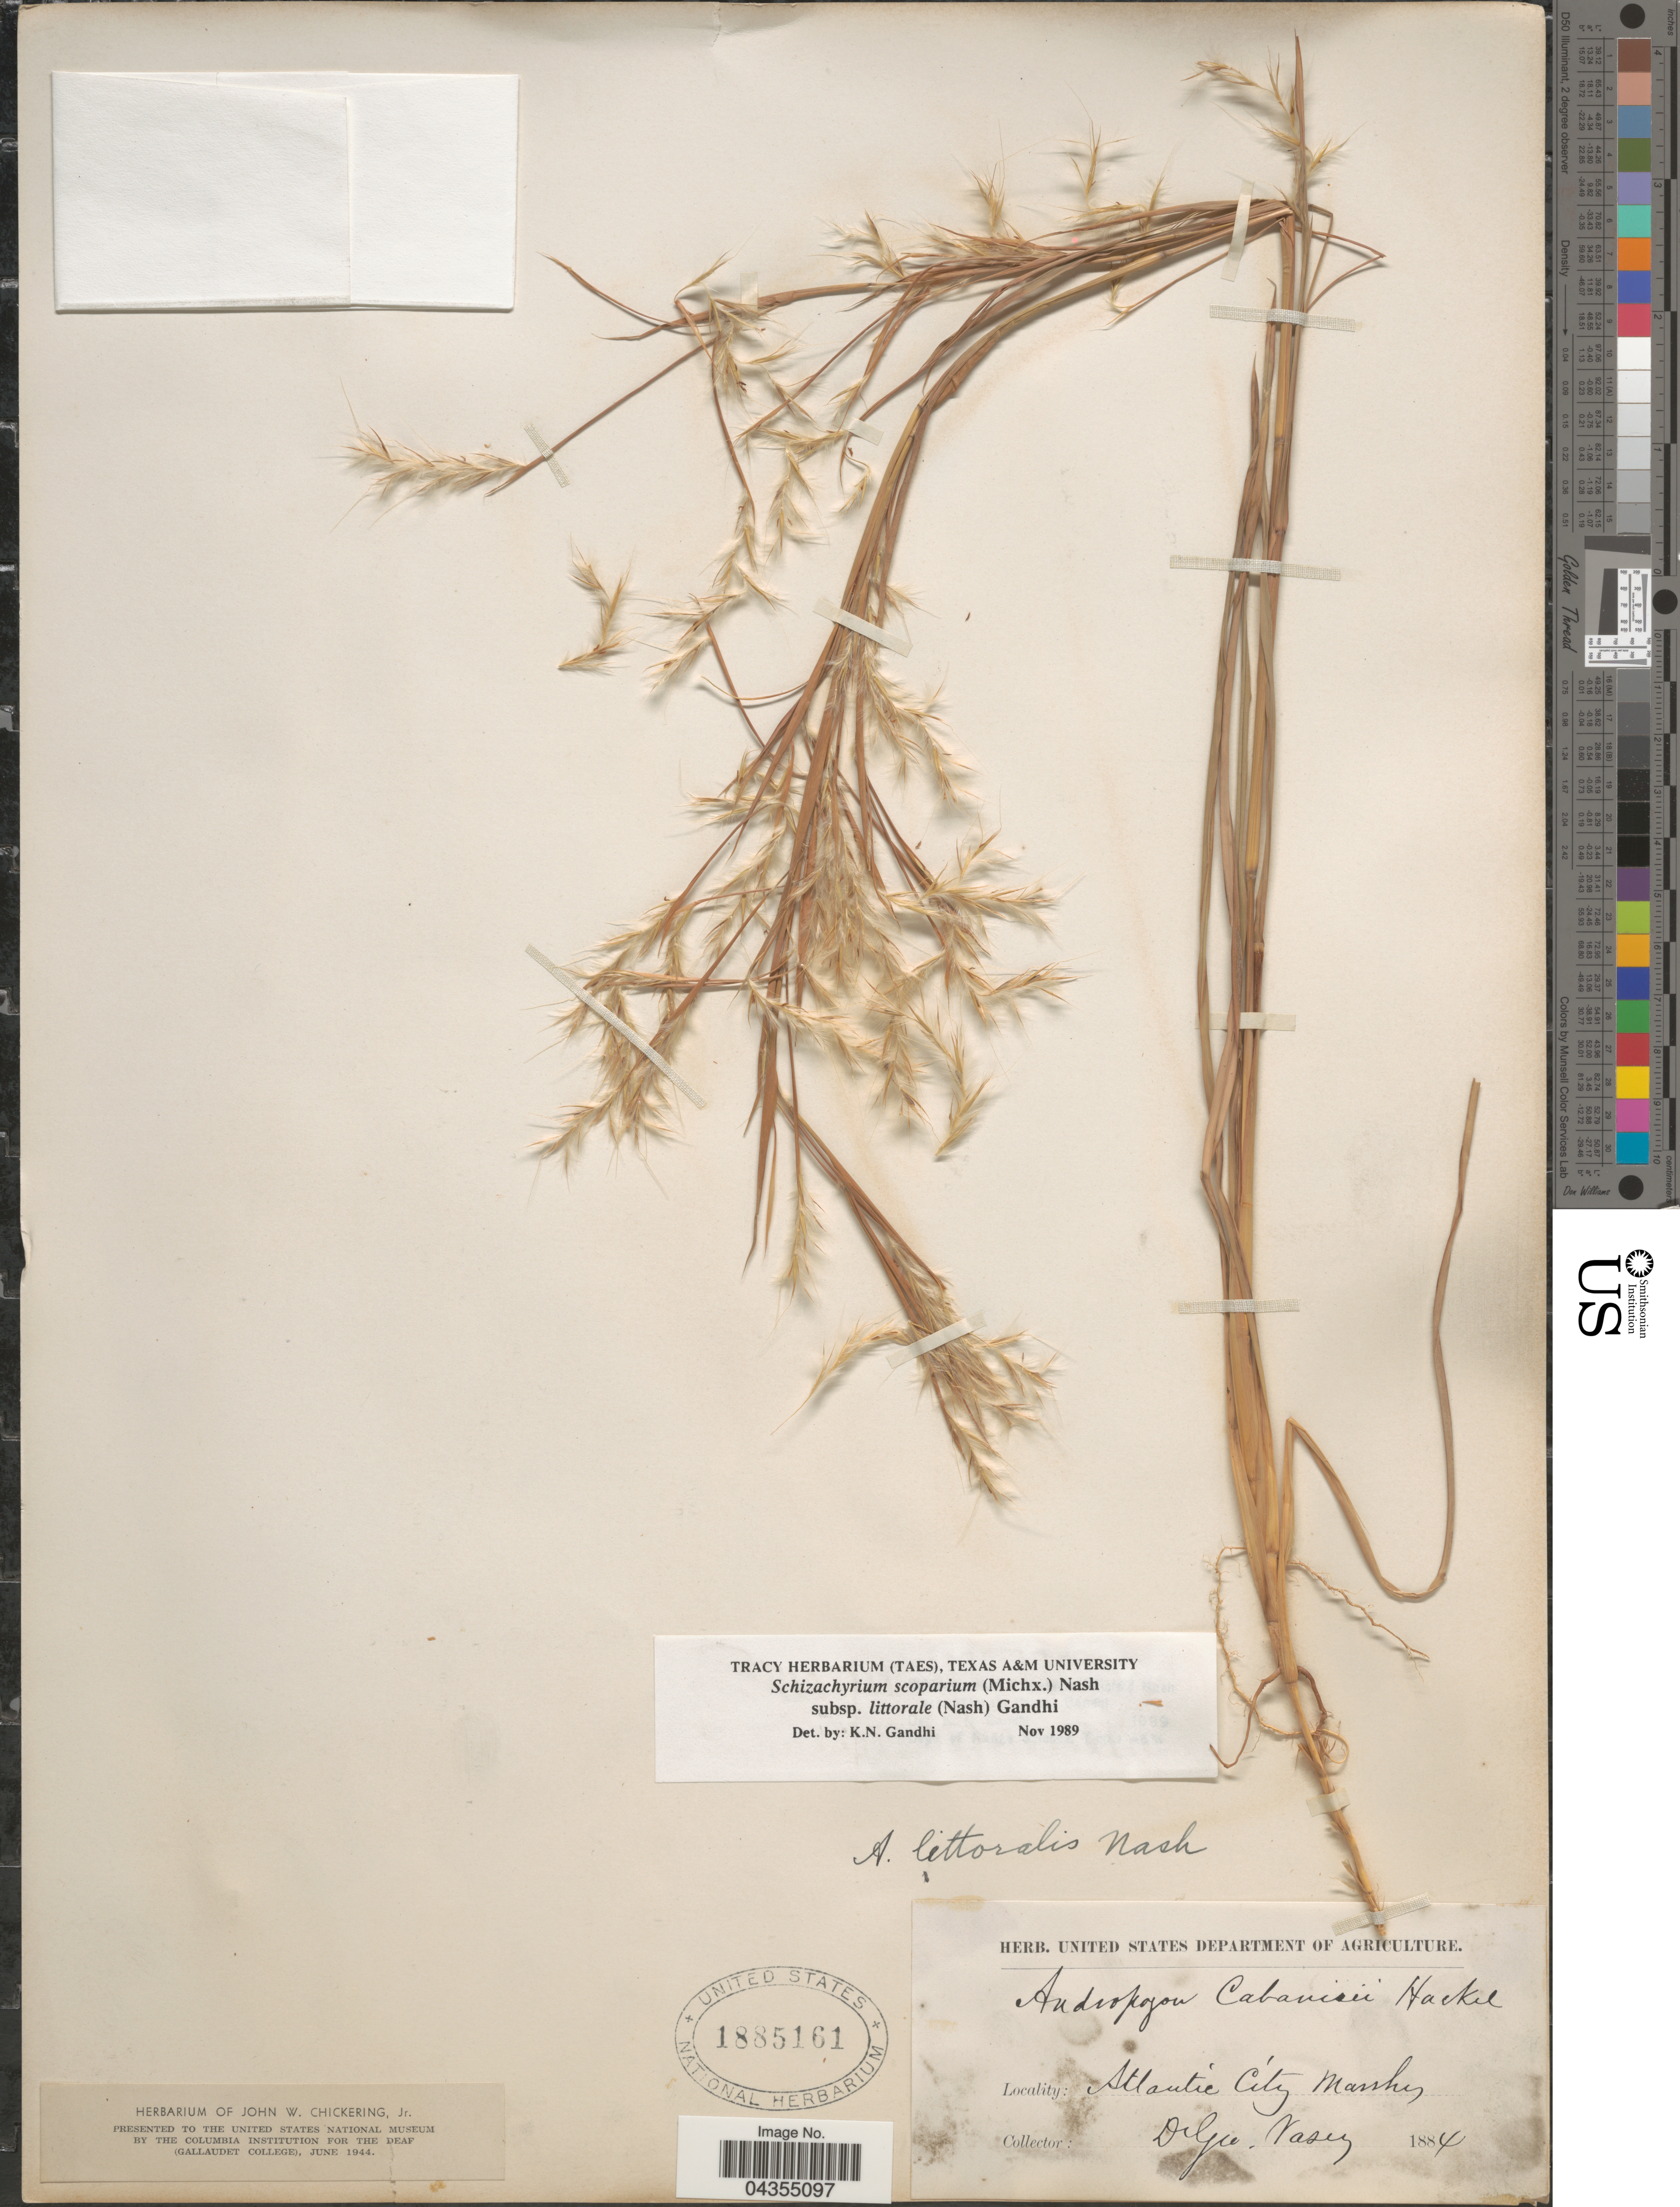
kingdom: Plantae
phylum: Tracheophyta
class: Liliopsida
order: Poales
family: Poaceae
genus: Schizachyrium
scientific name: Schizachyrium scoparium var. littorale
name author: (Nash) Gould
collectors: G. R. Vasey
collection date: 1884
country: United States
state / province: New Jersey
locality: Atlantic City Marshes.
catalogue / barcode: US 1885161